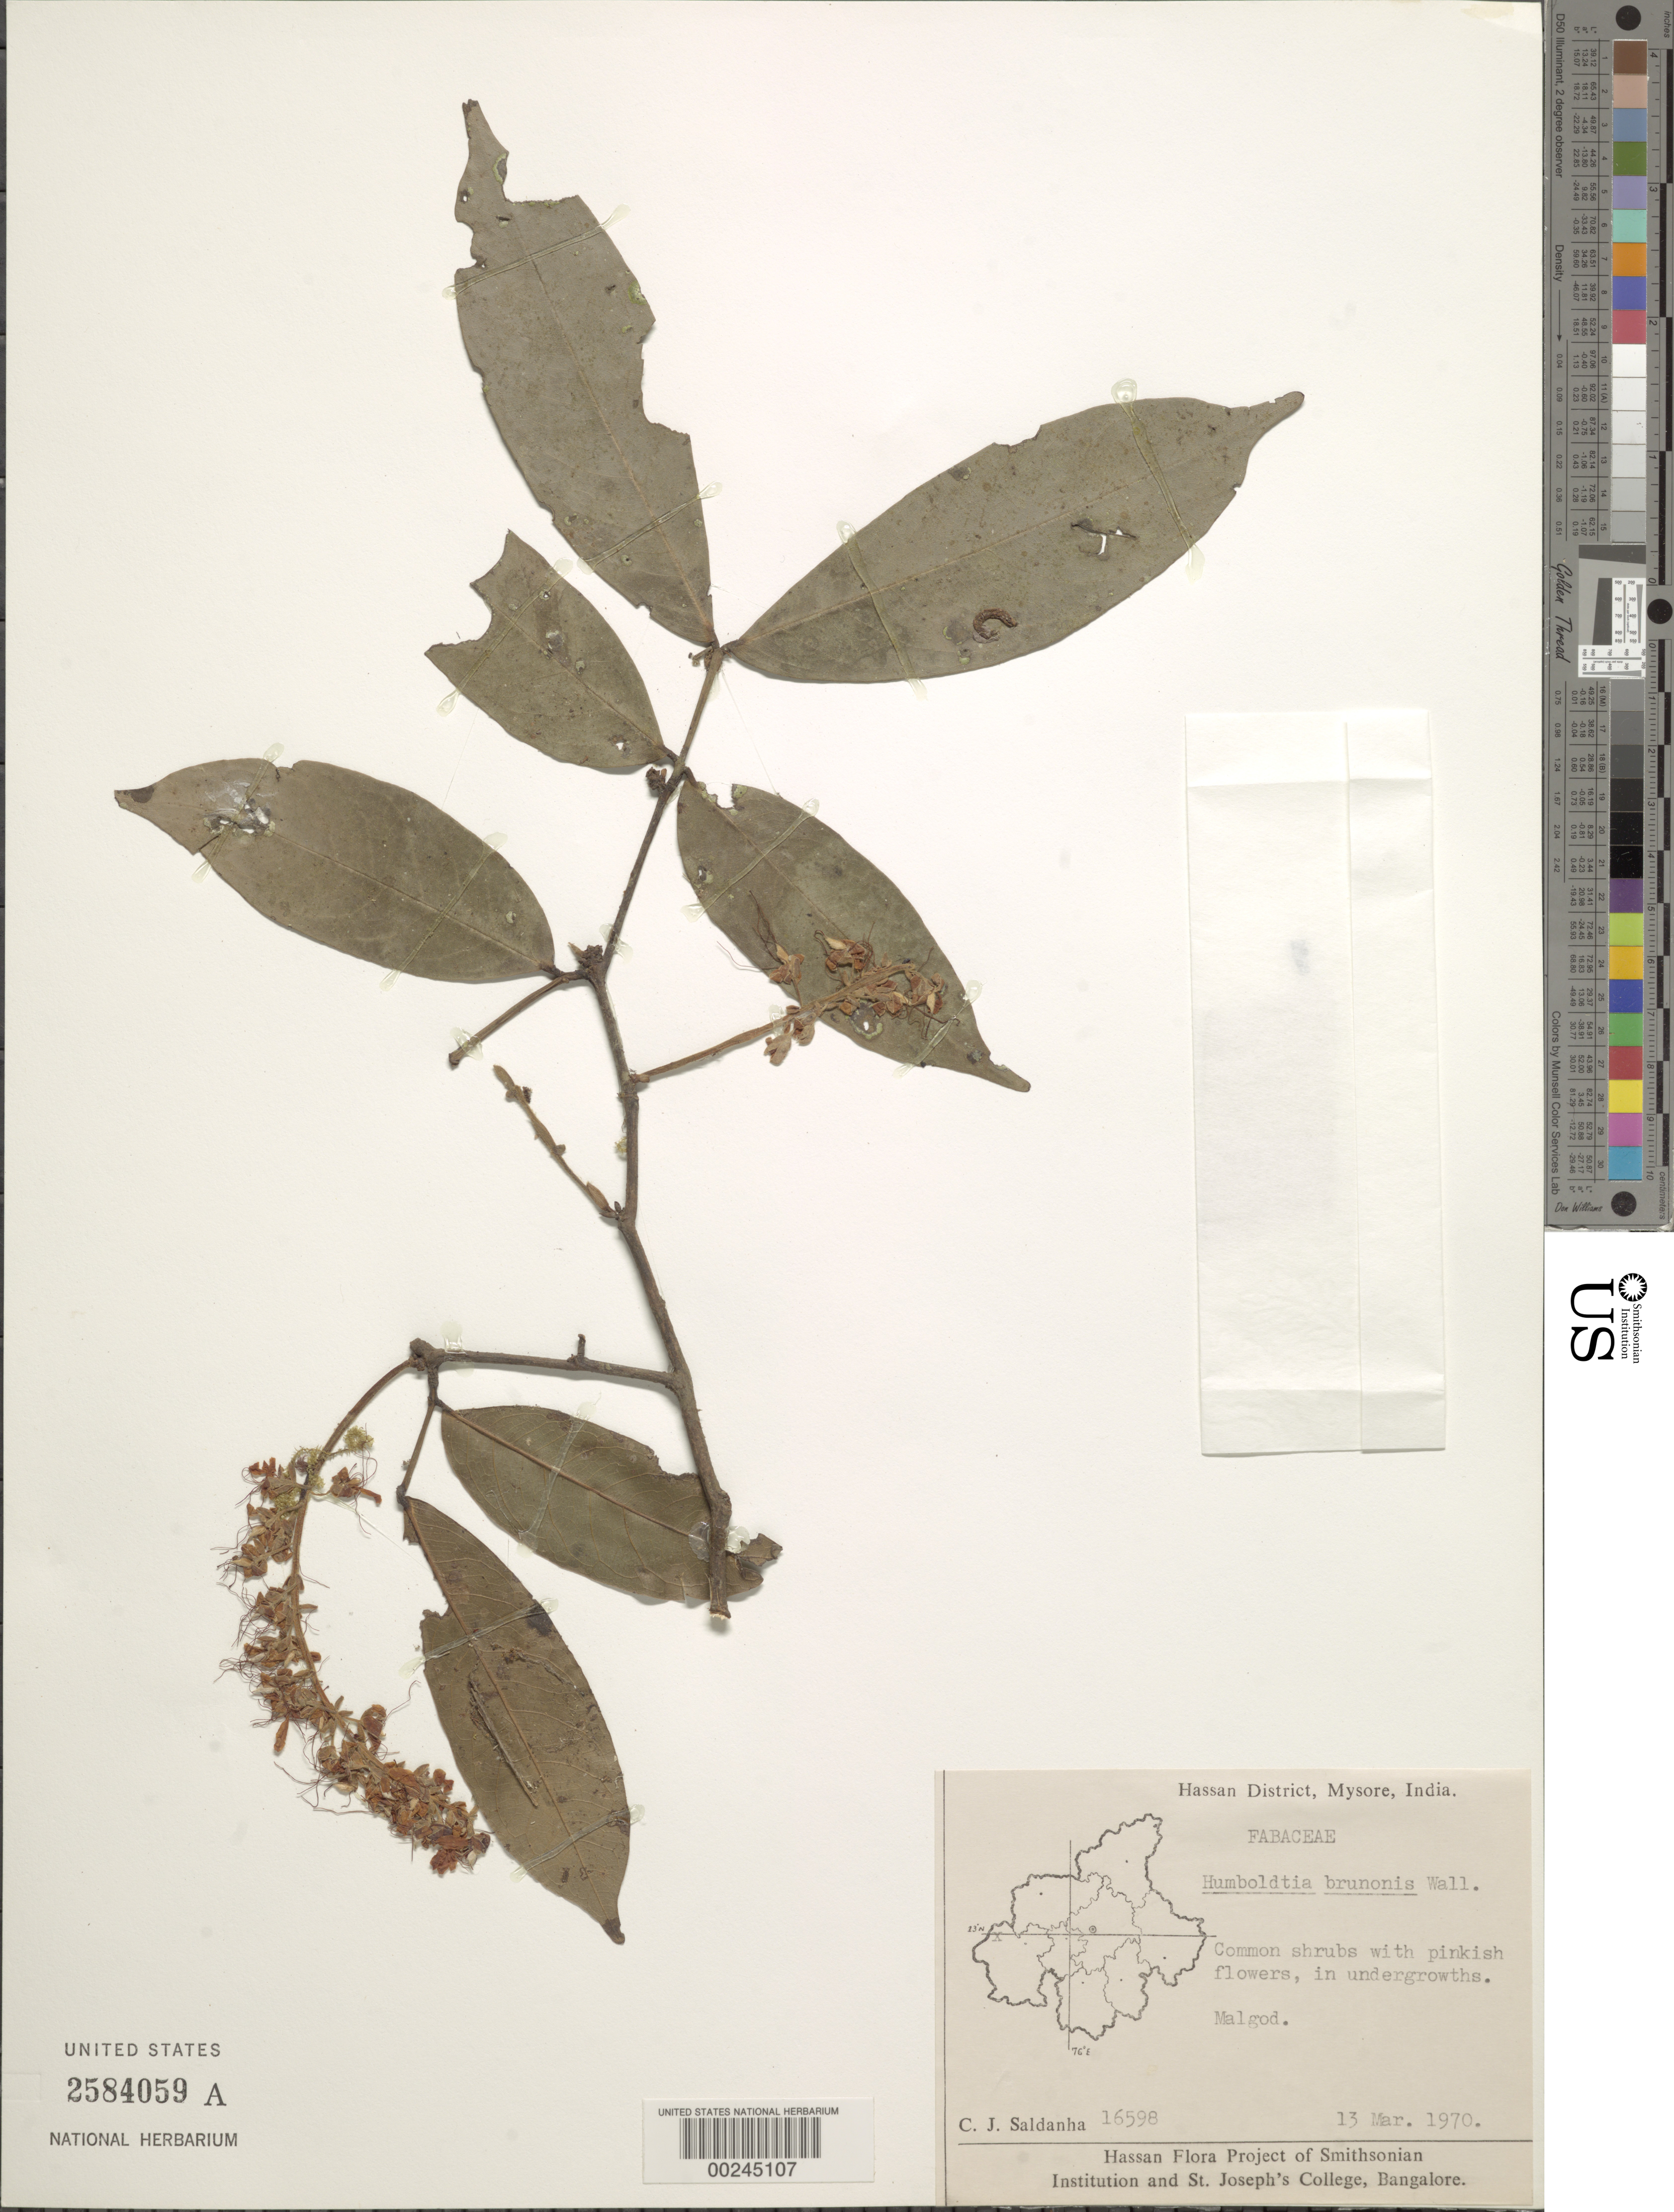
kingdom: Plantae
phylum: Tracheophyta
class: Magnoliopsida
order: Fabales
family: Fabaceae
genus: Humboldtia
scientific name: Humboldtia brunonis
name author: Wall.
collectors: C. J. Saldanha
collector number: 16598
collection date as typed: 13 Mar 1970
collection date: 1970-03-13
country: India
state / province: Karnataka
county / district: Hassan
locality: Malgod, mysore state [mysore state = karnataka.]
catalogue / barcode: US 2584059A